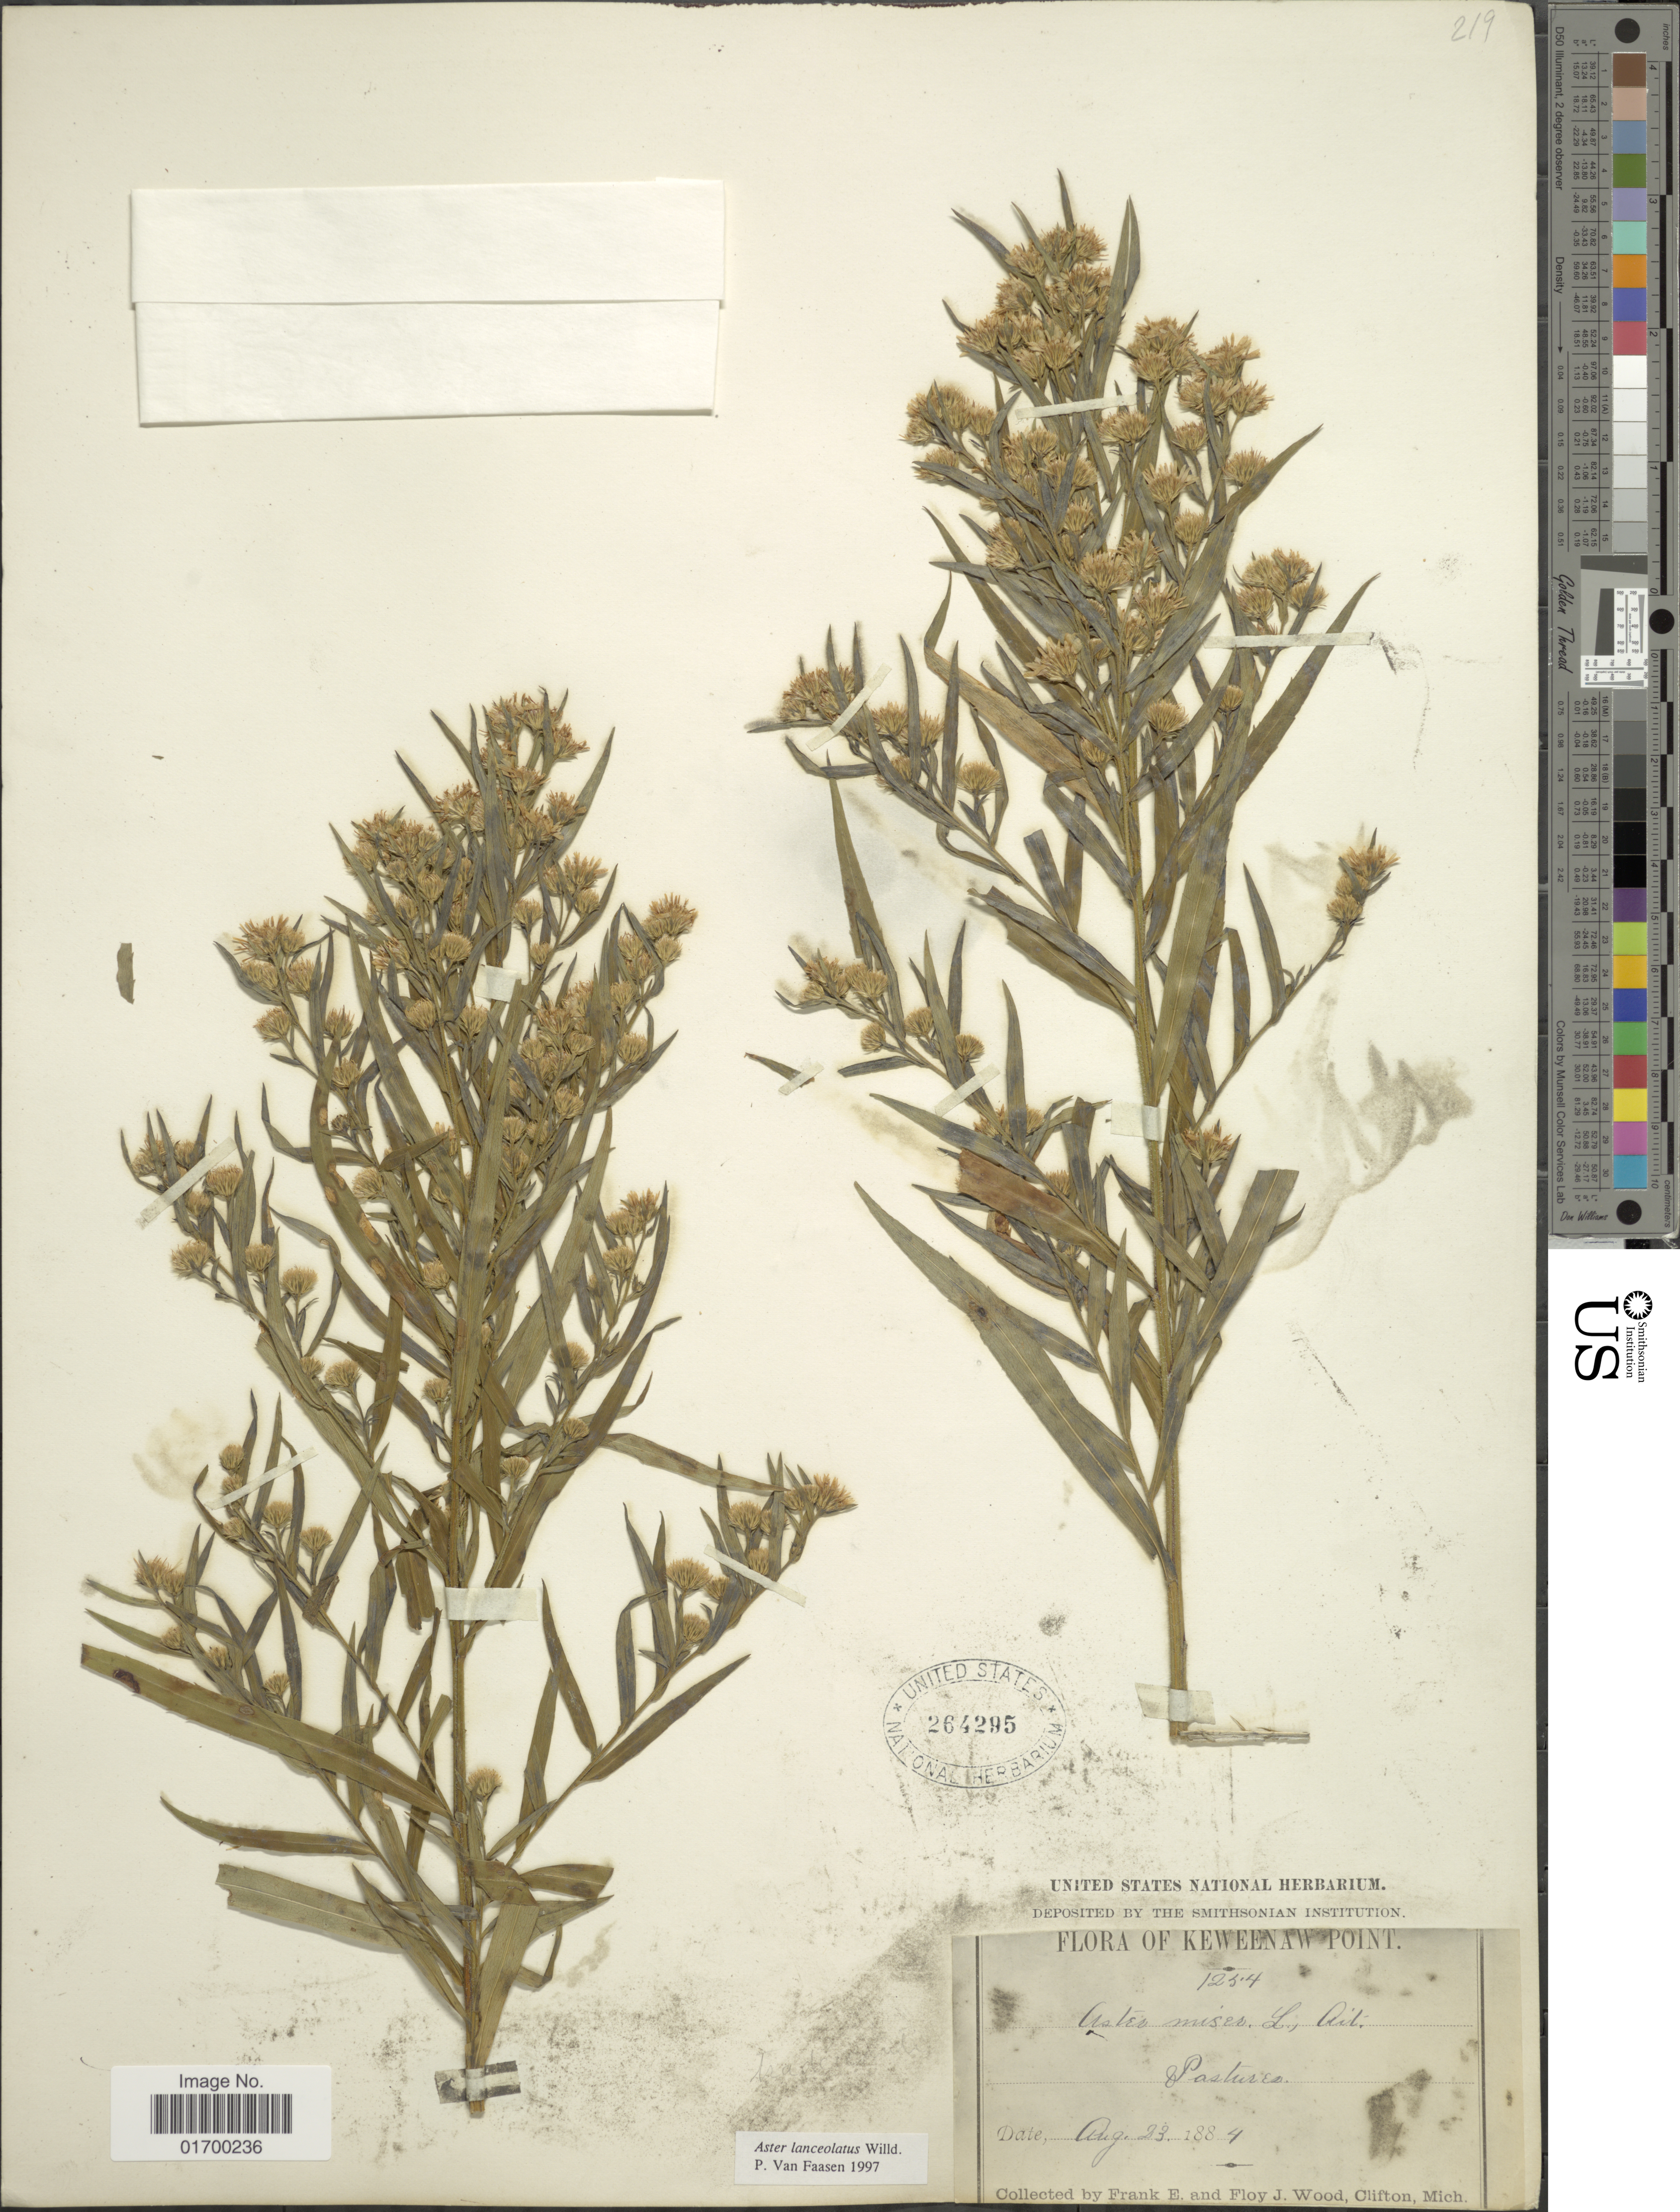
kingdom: Plantae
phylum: Tracheophyta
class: Magnoliopsida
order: Asterales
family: Asteraceae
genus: Symphyotrichum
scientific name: Symphyotrichum lanceolatum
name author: (Willd.) G.L. Nesom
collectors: F. Wood & F. Wood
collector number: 1254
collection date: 1884-08-23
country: United States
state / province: Michigan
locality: Keweenaw Point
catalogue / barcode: US 264295